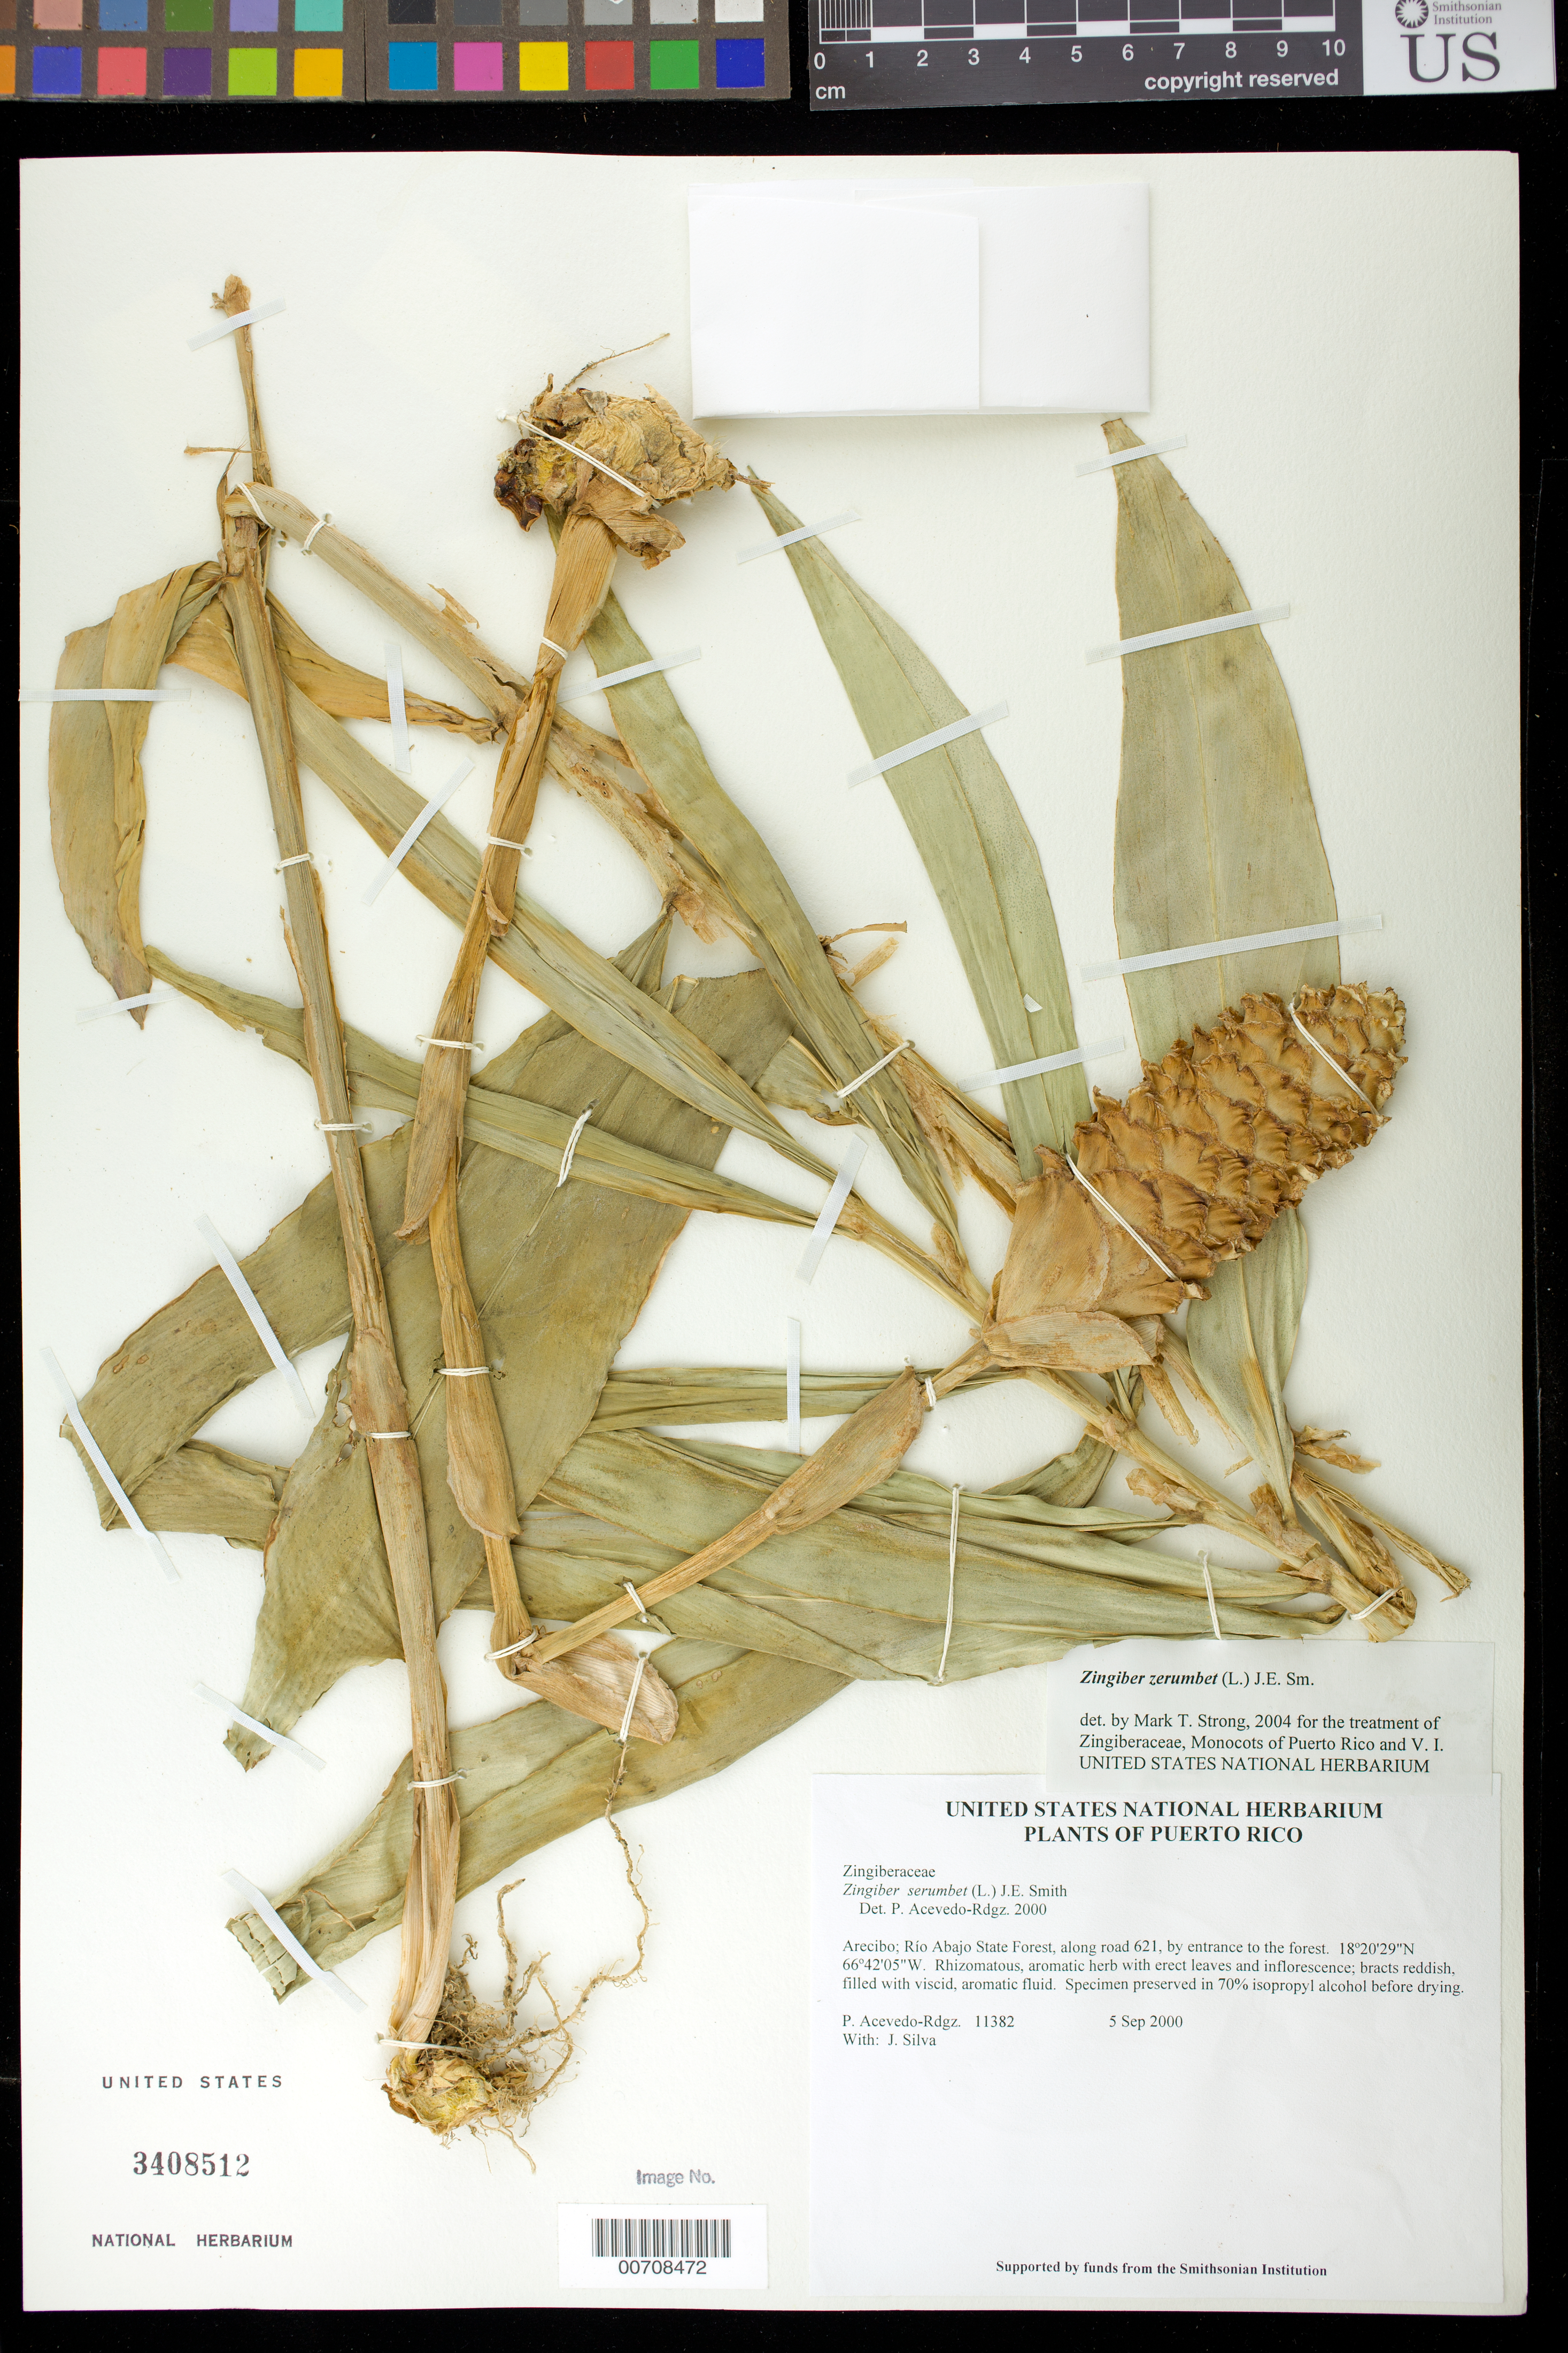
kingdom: Plantae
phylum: Tracheophyta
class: Liliopsida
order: Zingiberales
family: Zingiberaceae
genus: Zingiber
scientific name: Zingiber zerumbet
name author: (L.) Sm.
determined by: Acevedo-Rodríguez, P., (BOT), Smithsonian Institution - National Museum of Natural History (UNITED STATES)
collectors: P. Acevedo-Rodr. & J. Silva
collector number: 11382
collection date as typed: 05 Sep 2000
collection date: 2000-09-05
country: Puerto Rico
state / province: Arecibo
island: Puerto Rico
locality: Arecibo; Río Abajo State Forest, along road 621, by entrance to the forest.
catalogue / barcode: US 3408512